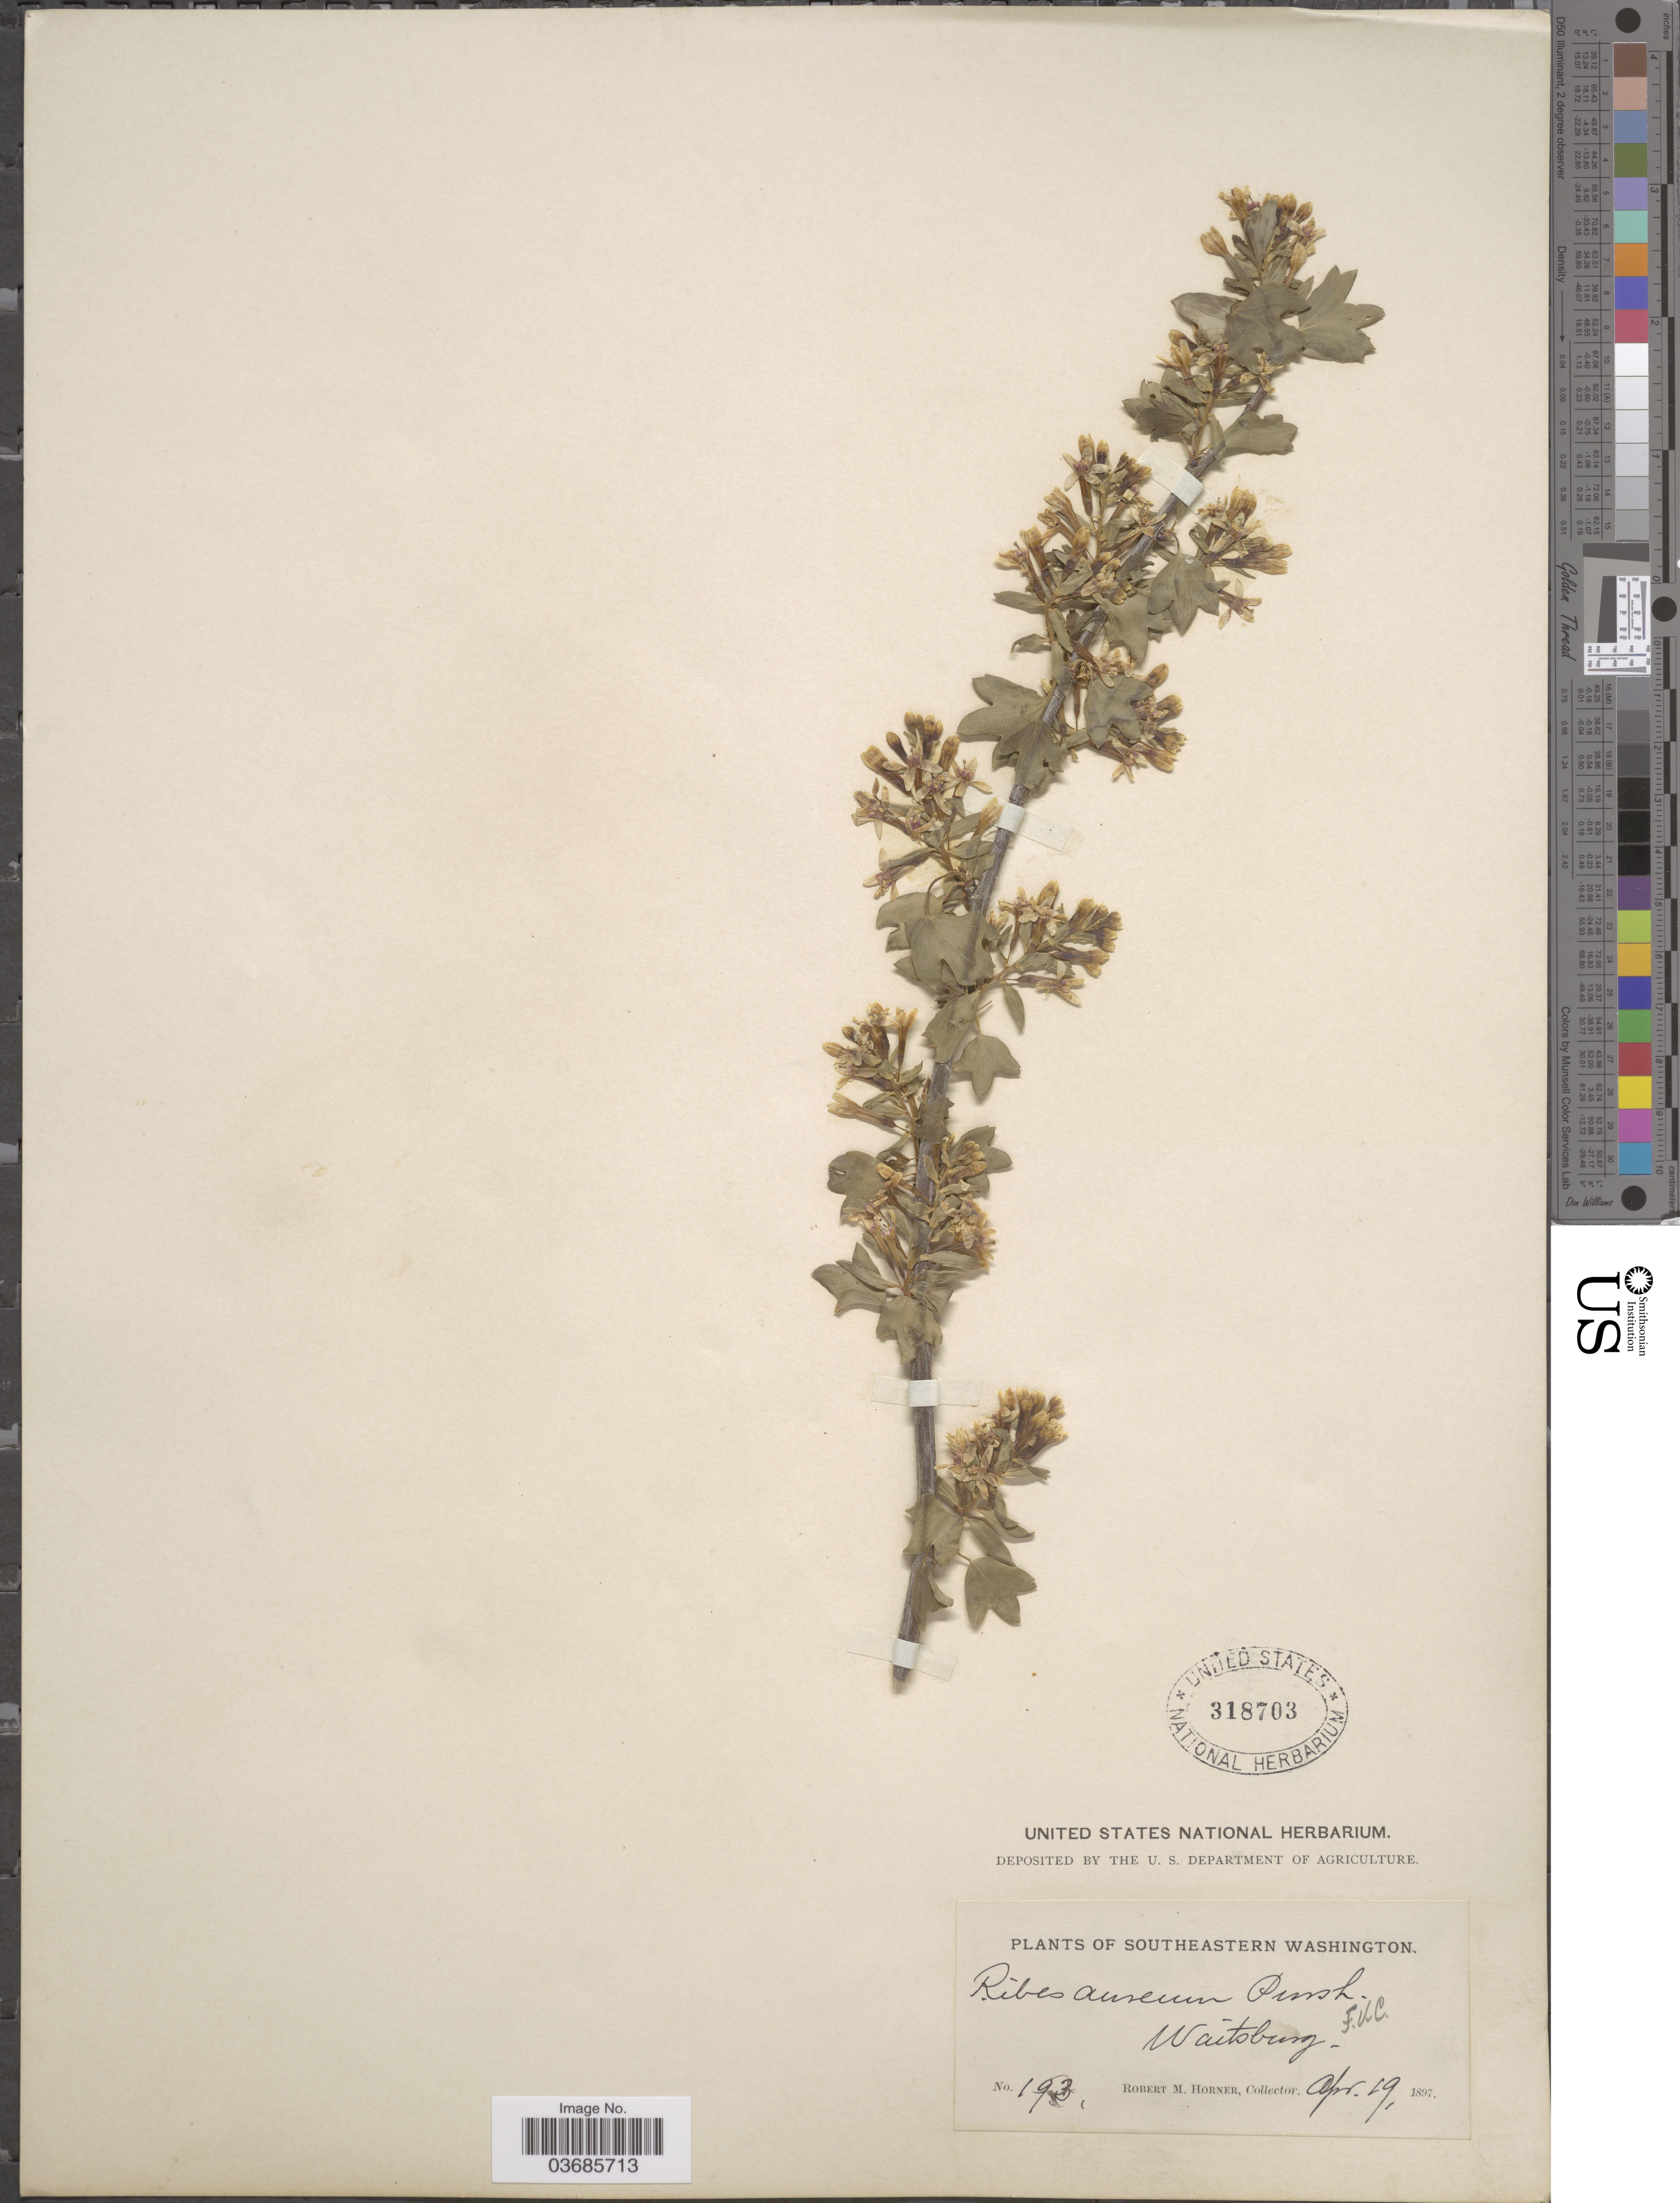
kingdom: Plantae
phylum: Tracheophyta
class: Magnoliopsida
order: Saxifragales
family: Grossulariaceae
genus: Ribes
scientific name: Ribes aureum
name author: Pursh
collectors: R. Horner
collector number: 193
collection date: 1897-04-19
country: United States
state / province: Washington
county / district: Walla Walla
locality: Southeastern Washington. Waitsburg.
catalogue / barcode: US 318703